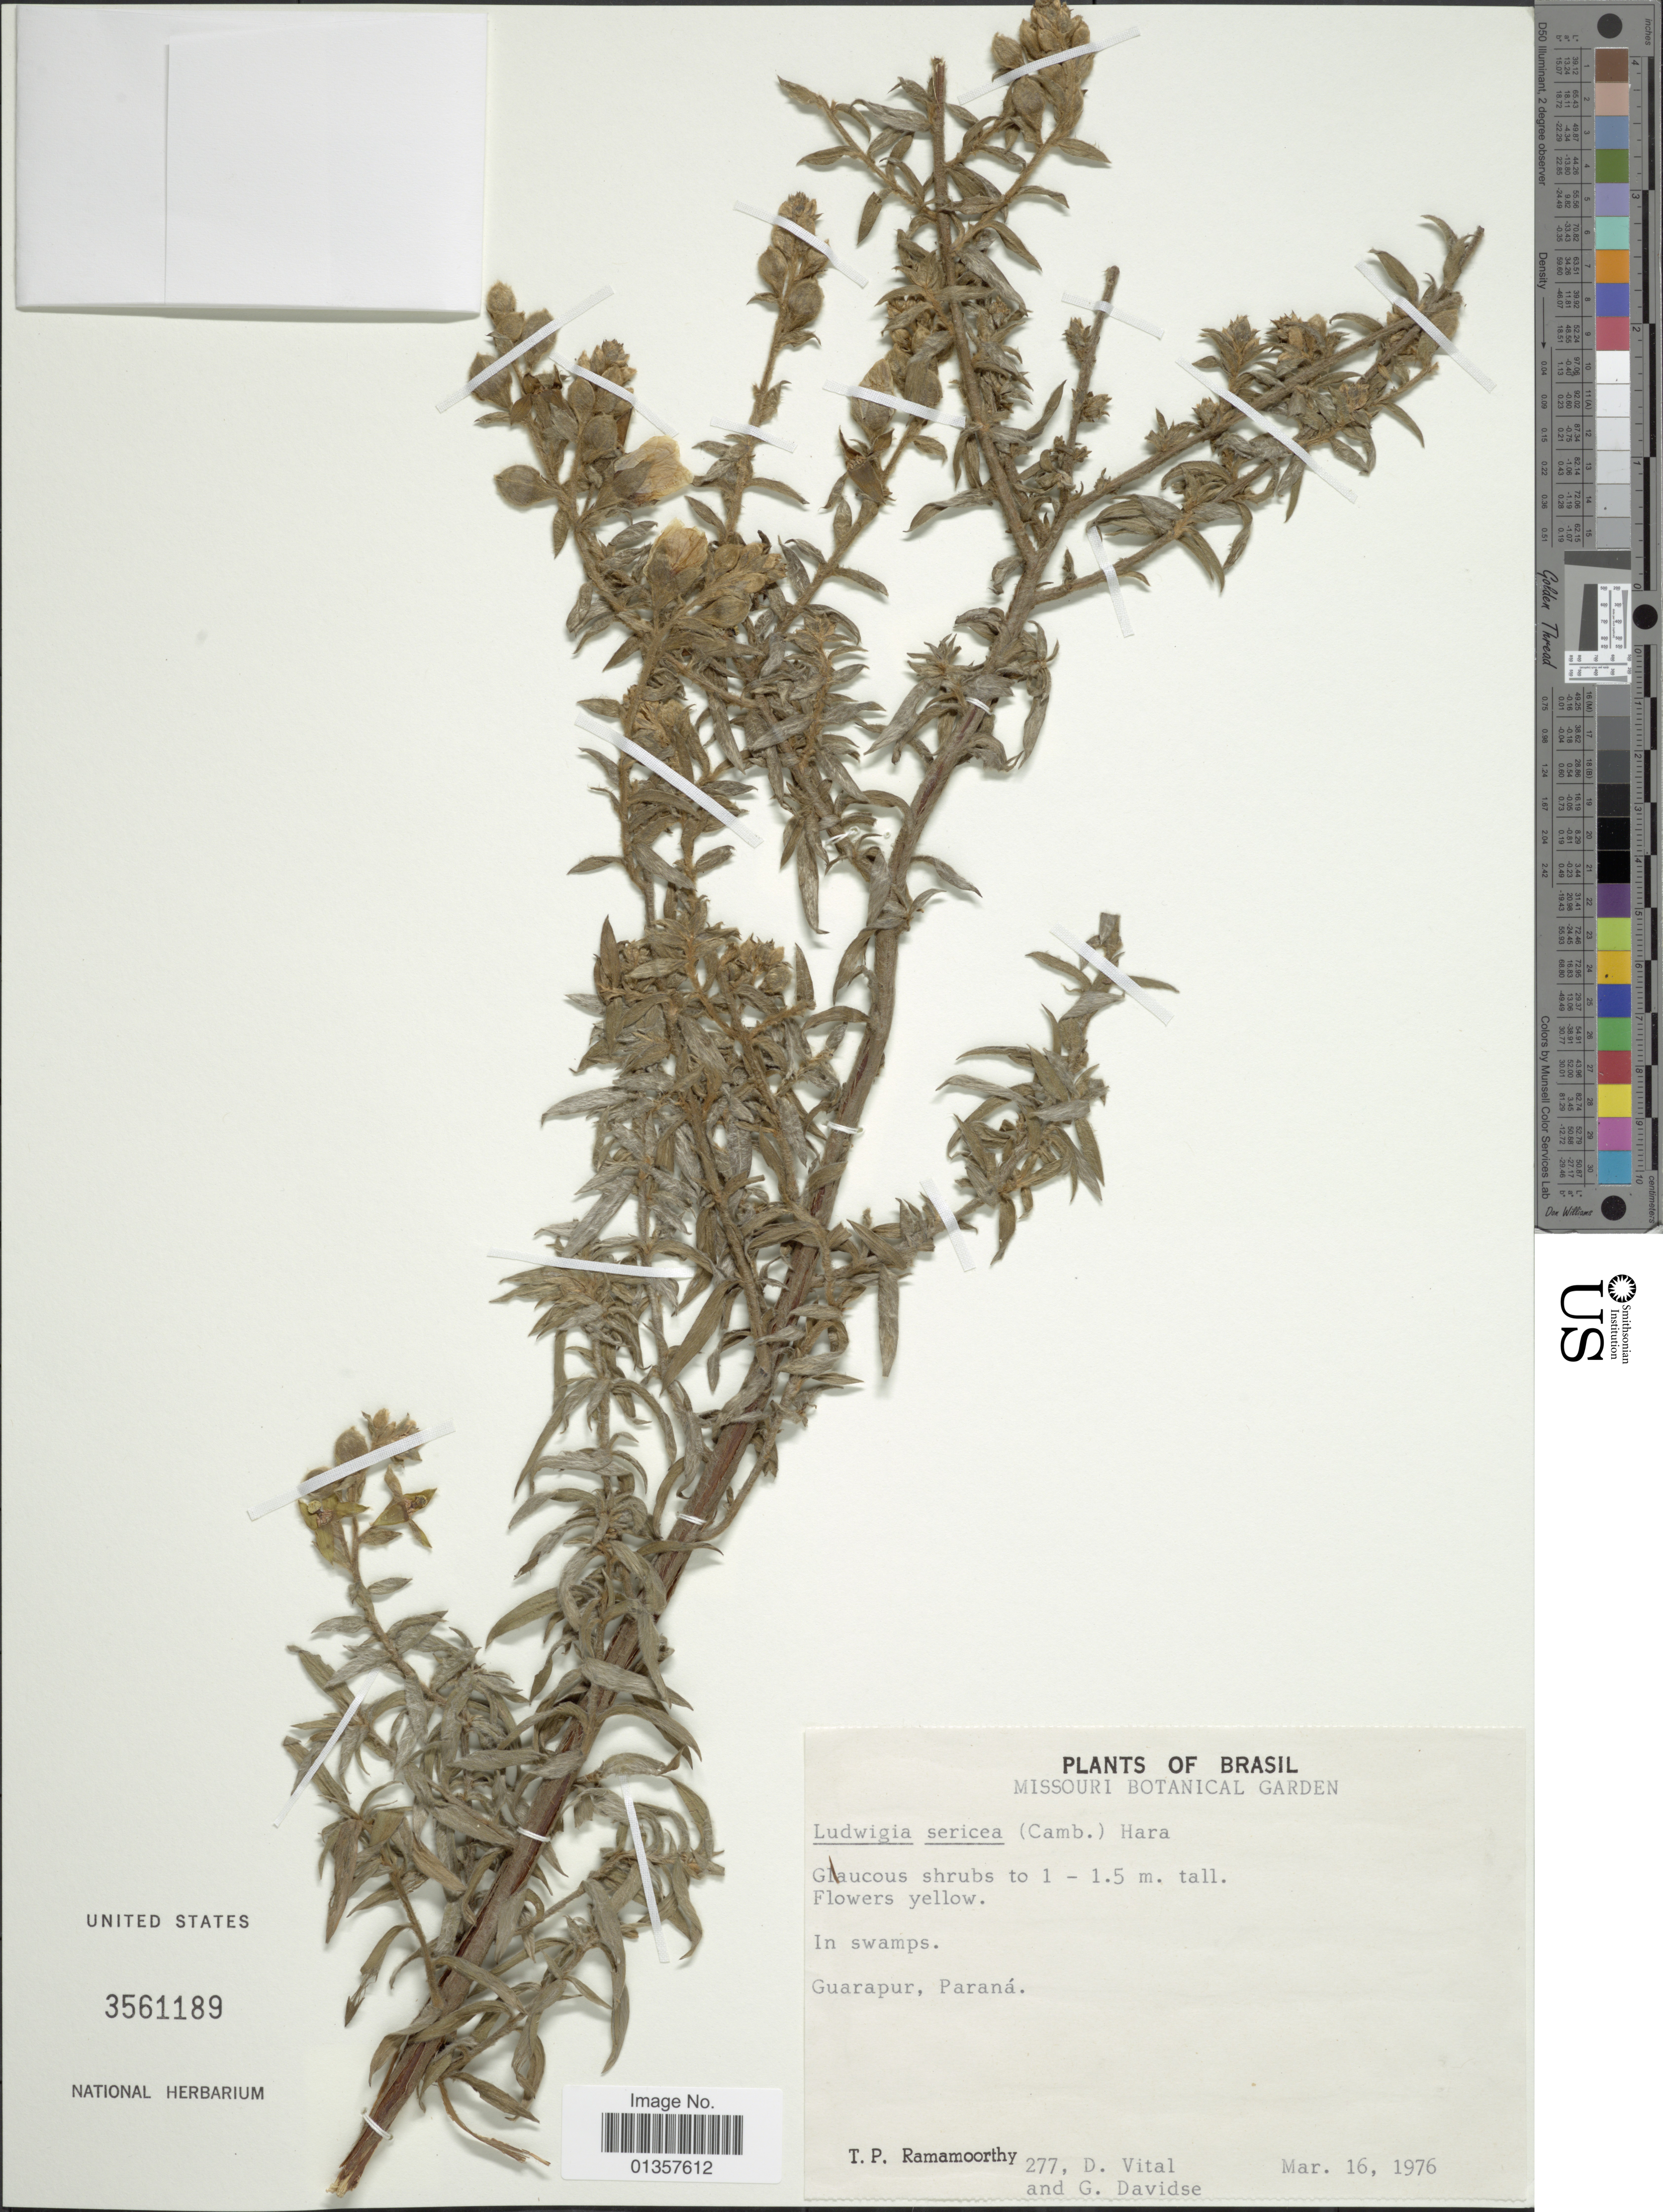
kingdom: Plantae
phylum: Tracheophyta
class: Magnoliopsida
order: Myrtales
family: Onagraceae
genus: Ludwigia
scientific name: Ludwigia sericea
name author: (Cambess.) H. Hara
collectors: T. P. Ramamoorthy, D. Vital & G. Davidse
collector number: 277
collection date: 1976-03-16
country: Brazil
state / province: Paraná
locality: Guarapur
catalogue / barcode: US 3561189